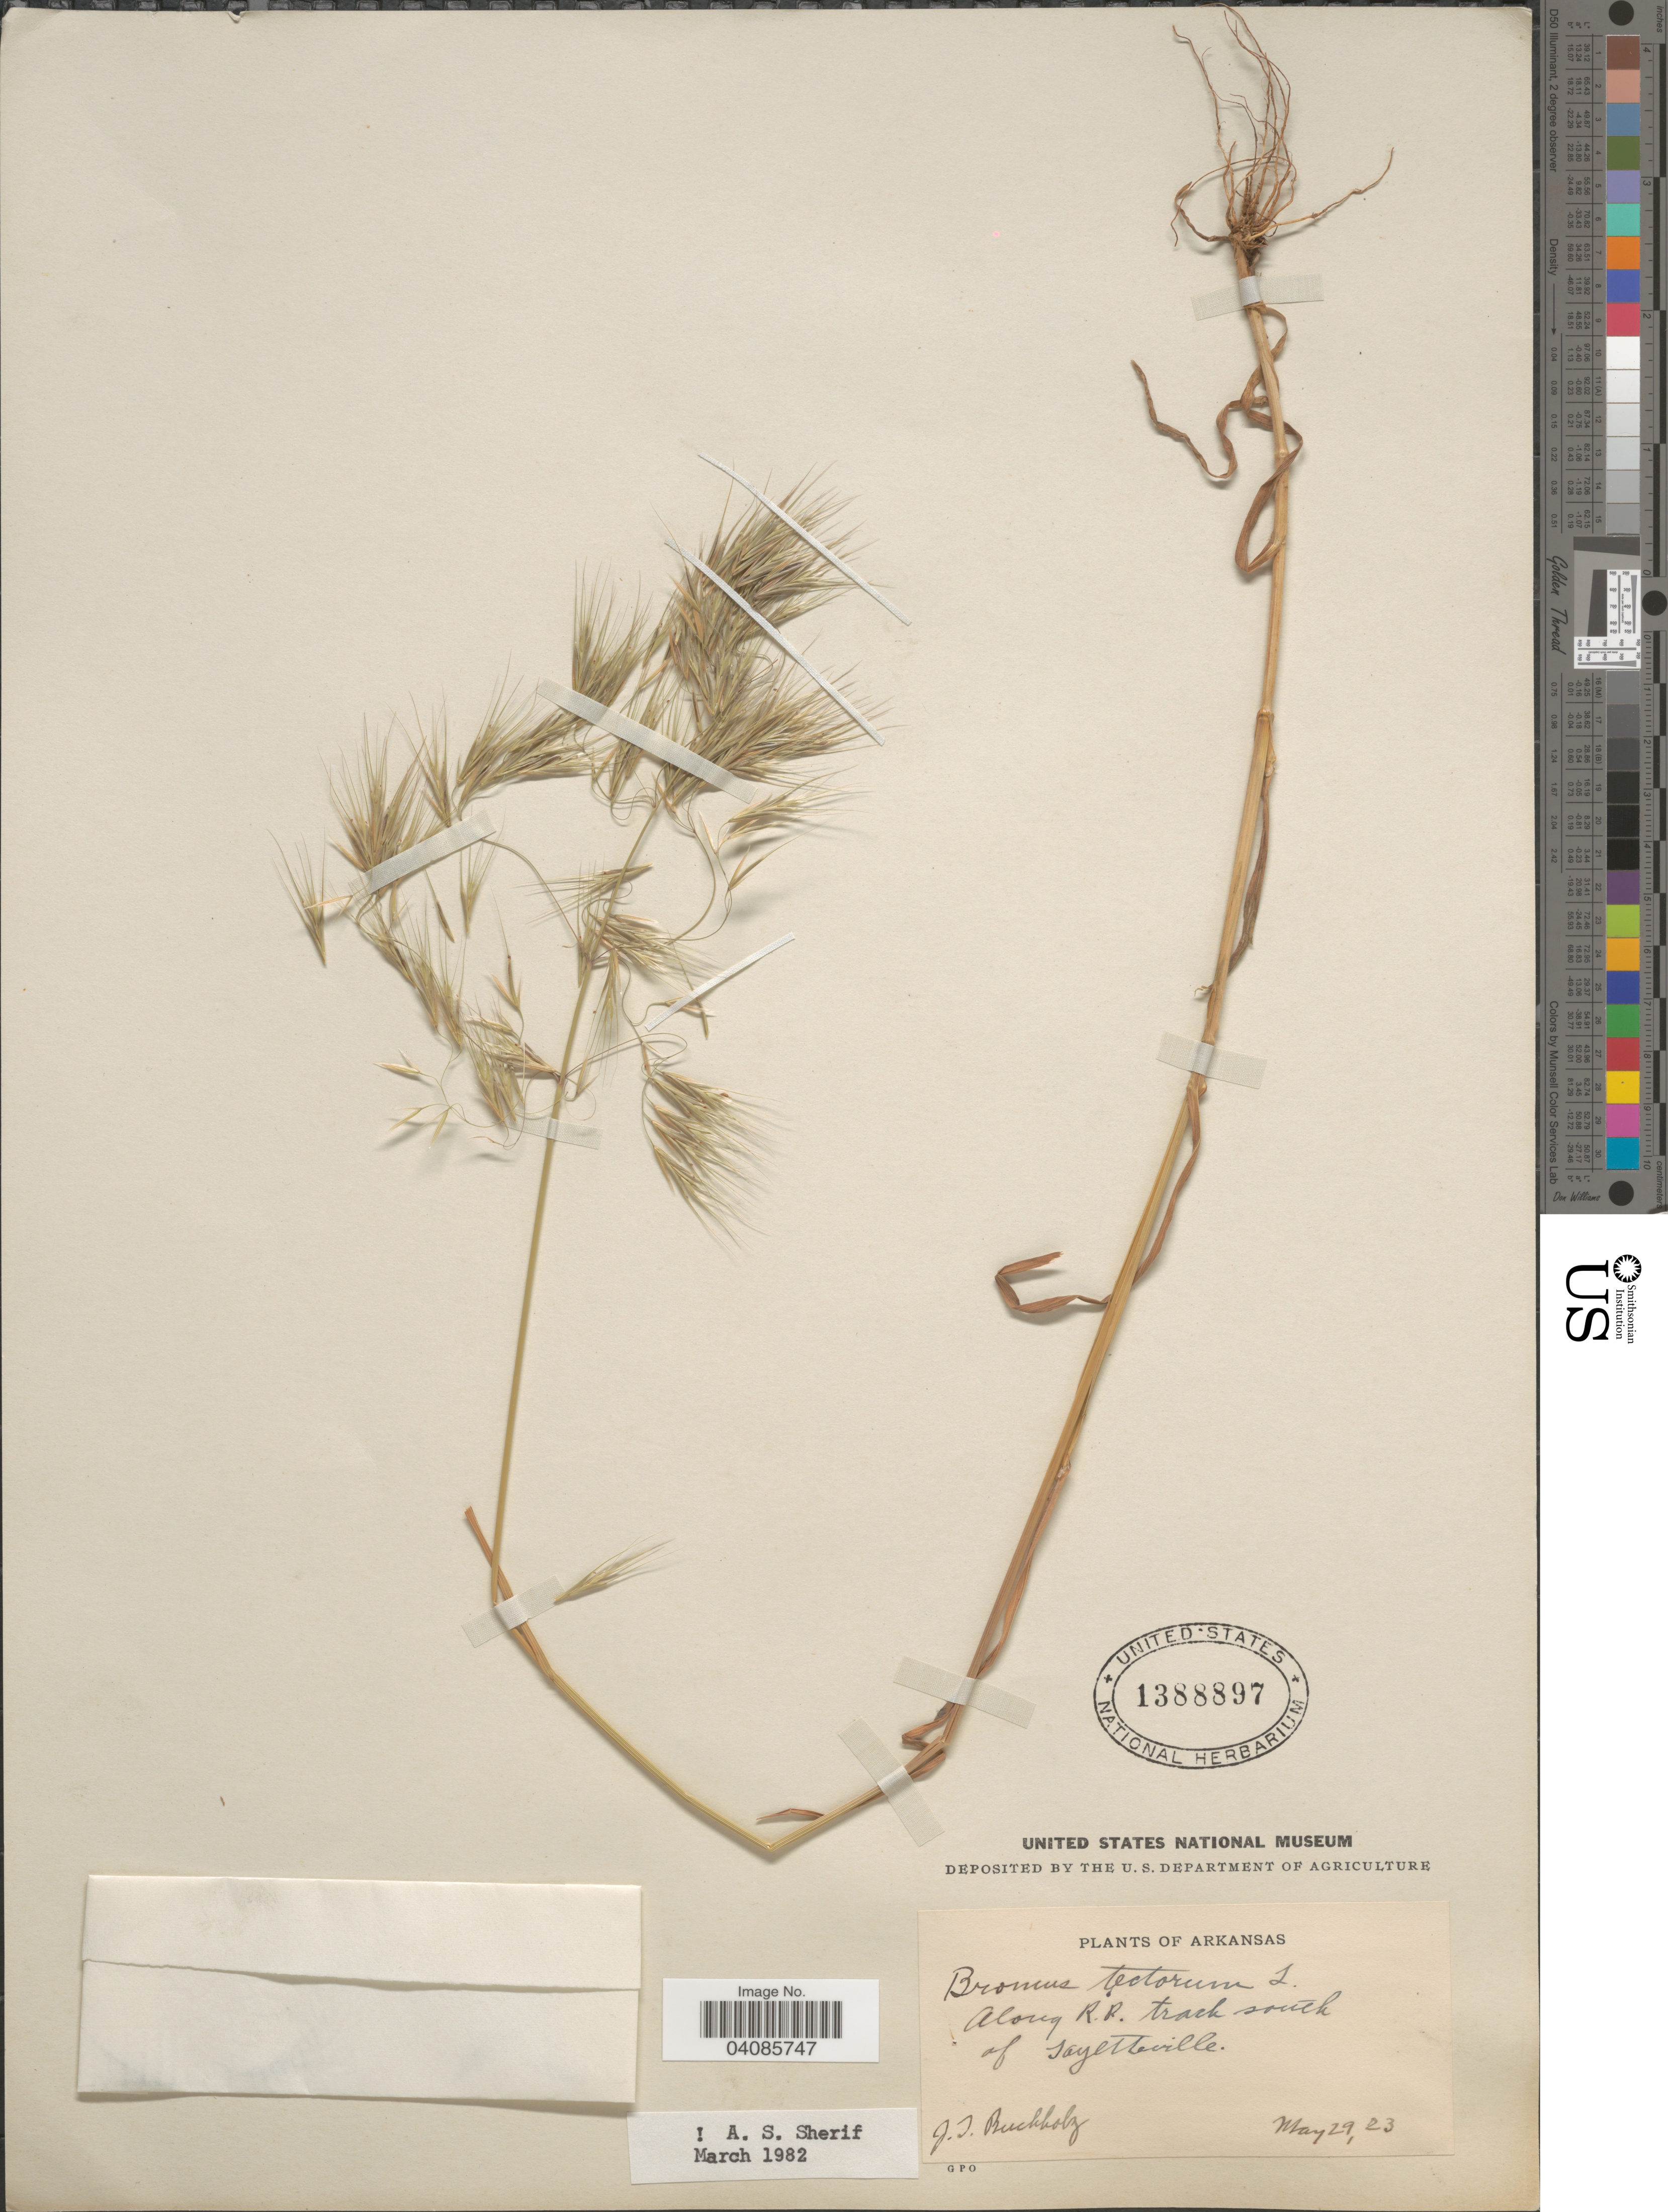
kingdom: Plantae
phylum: Tracheophyta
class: Liliopsida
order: Poales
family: Poaceae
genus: Bromus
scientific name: Bromus tectorum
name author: L.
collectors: J. Buccholz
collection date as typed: Transcribed d/m/y: 29/5/23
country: United States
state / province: Arkansas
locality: Along R. R. track south of Fayetteville.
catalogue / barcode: US 1388897